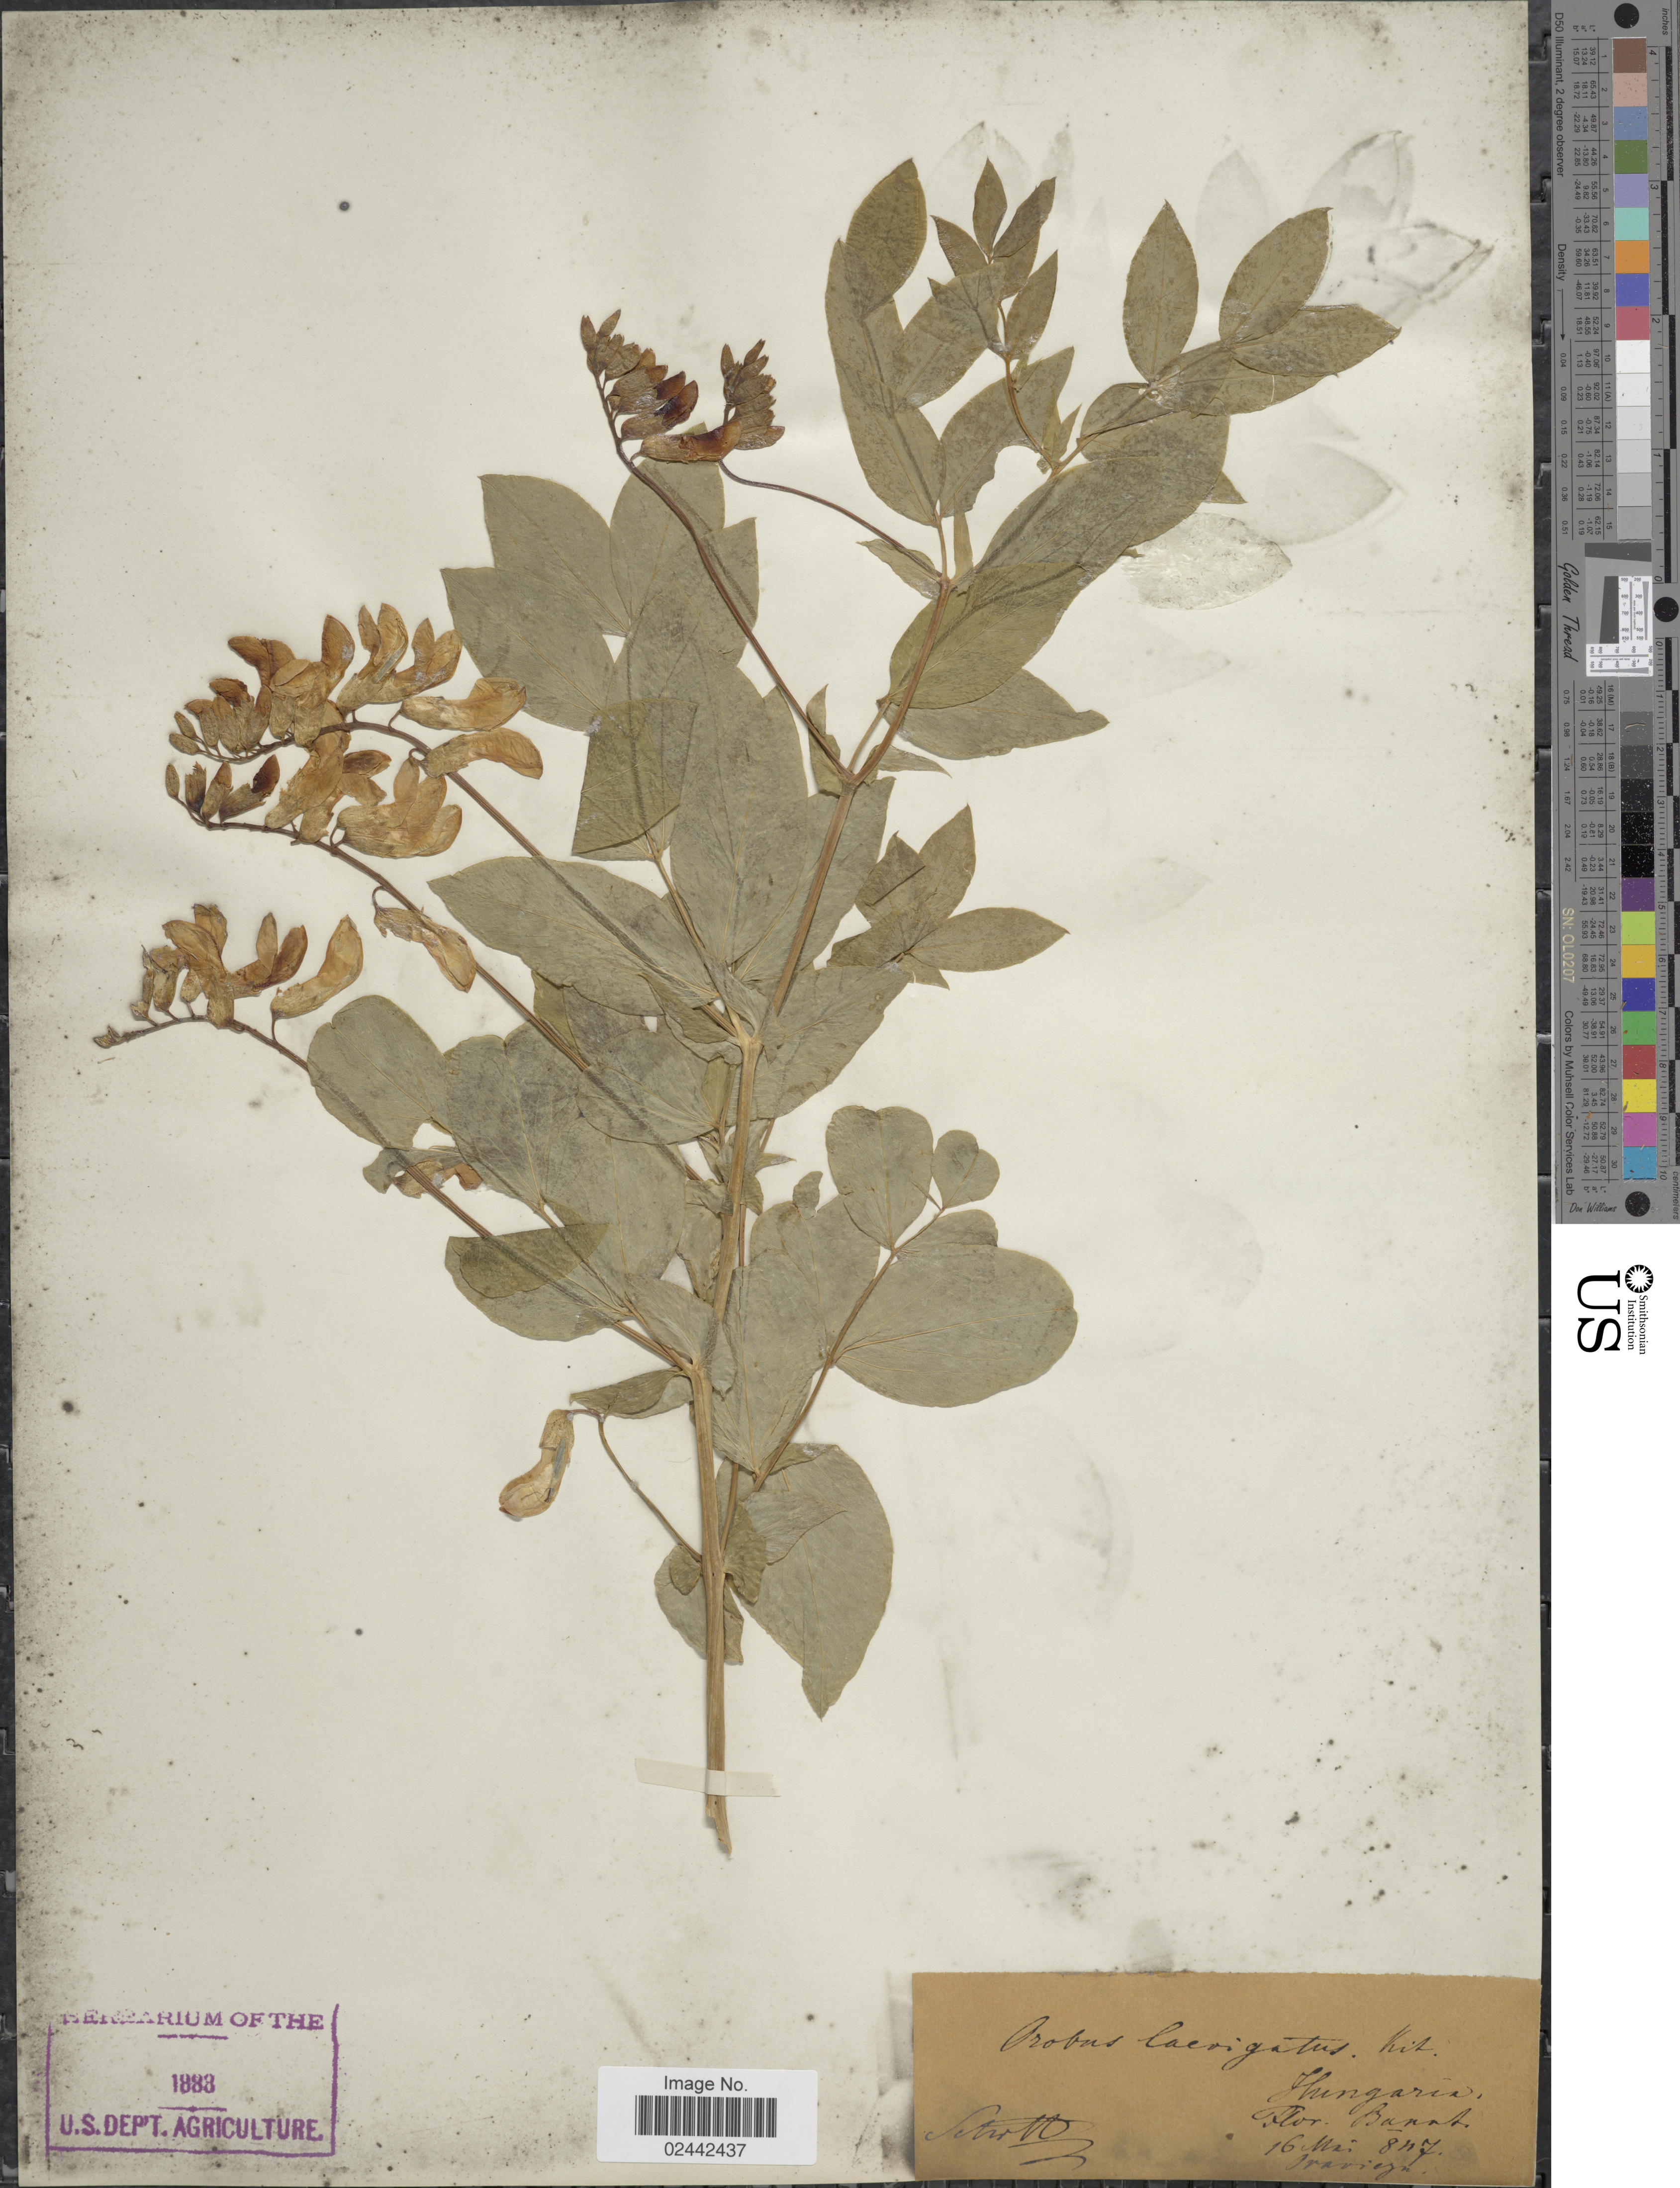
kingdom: Plantae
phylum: Tracheophyta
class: Magnoliopsida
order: Fabales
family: Fabaceae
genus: Lathyrus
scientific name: Lathyrus laevigatus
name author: (Waldst. & Kit.) Gren.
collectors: Schott, --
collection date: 1847-05-16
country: Romania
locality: Hungaria, Flor. Banat, Oravicza